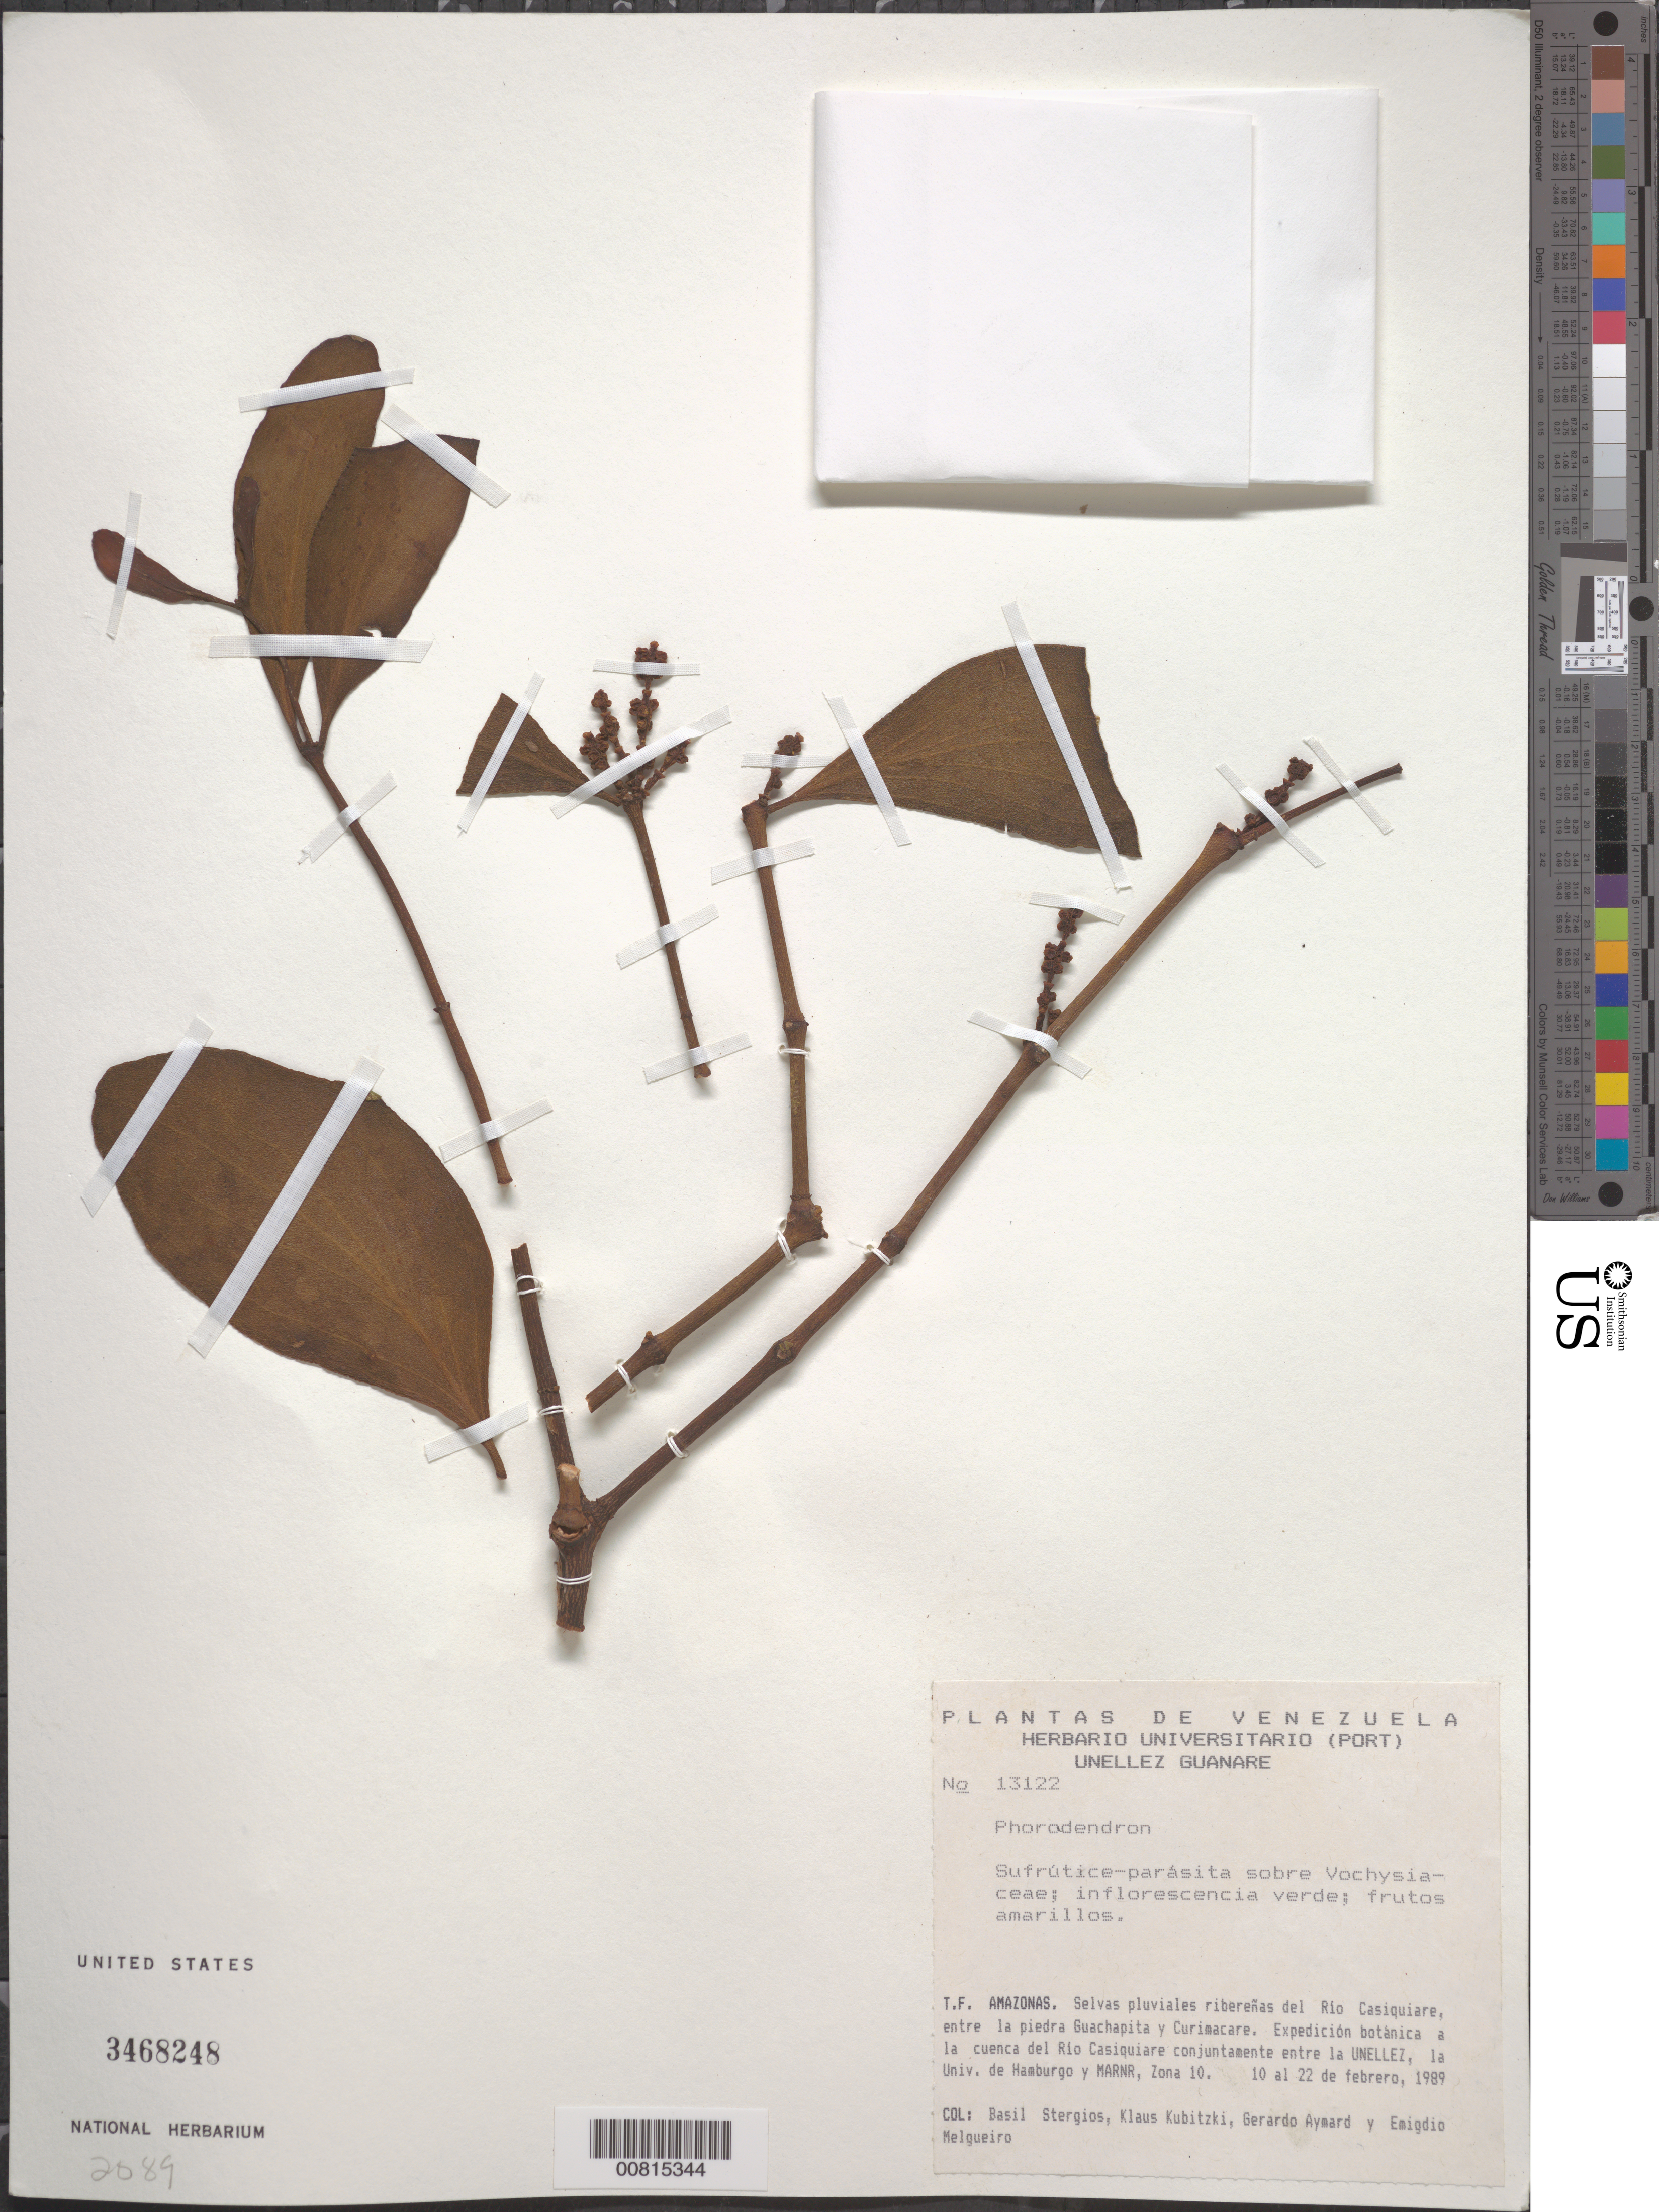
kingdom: Plantae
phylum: Tracheophyta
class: Magnoliopsida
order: Santalales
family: Viscaceae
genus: Phoradendron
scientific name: Phoradendron sp.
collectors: B. G. Stergios, K. Kubitzki, G. A. Aymard & E. Melgueiro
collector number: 13122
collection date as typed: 10-Feb-89 to 22-Feb-89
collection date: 1989-02-10/1989-02-22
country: Venezuela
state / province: Amazonas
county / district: Río Negro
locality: Río Casiquiare, entre la piedra Guachapita y Curimacare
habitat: Selvas pluviales ribereñas del río; sobre Vochysiaceae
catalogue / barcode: US 3468248